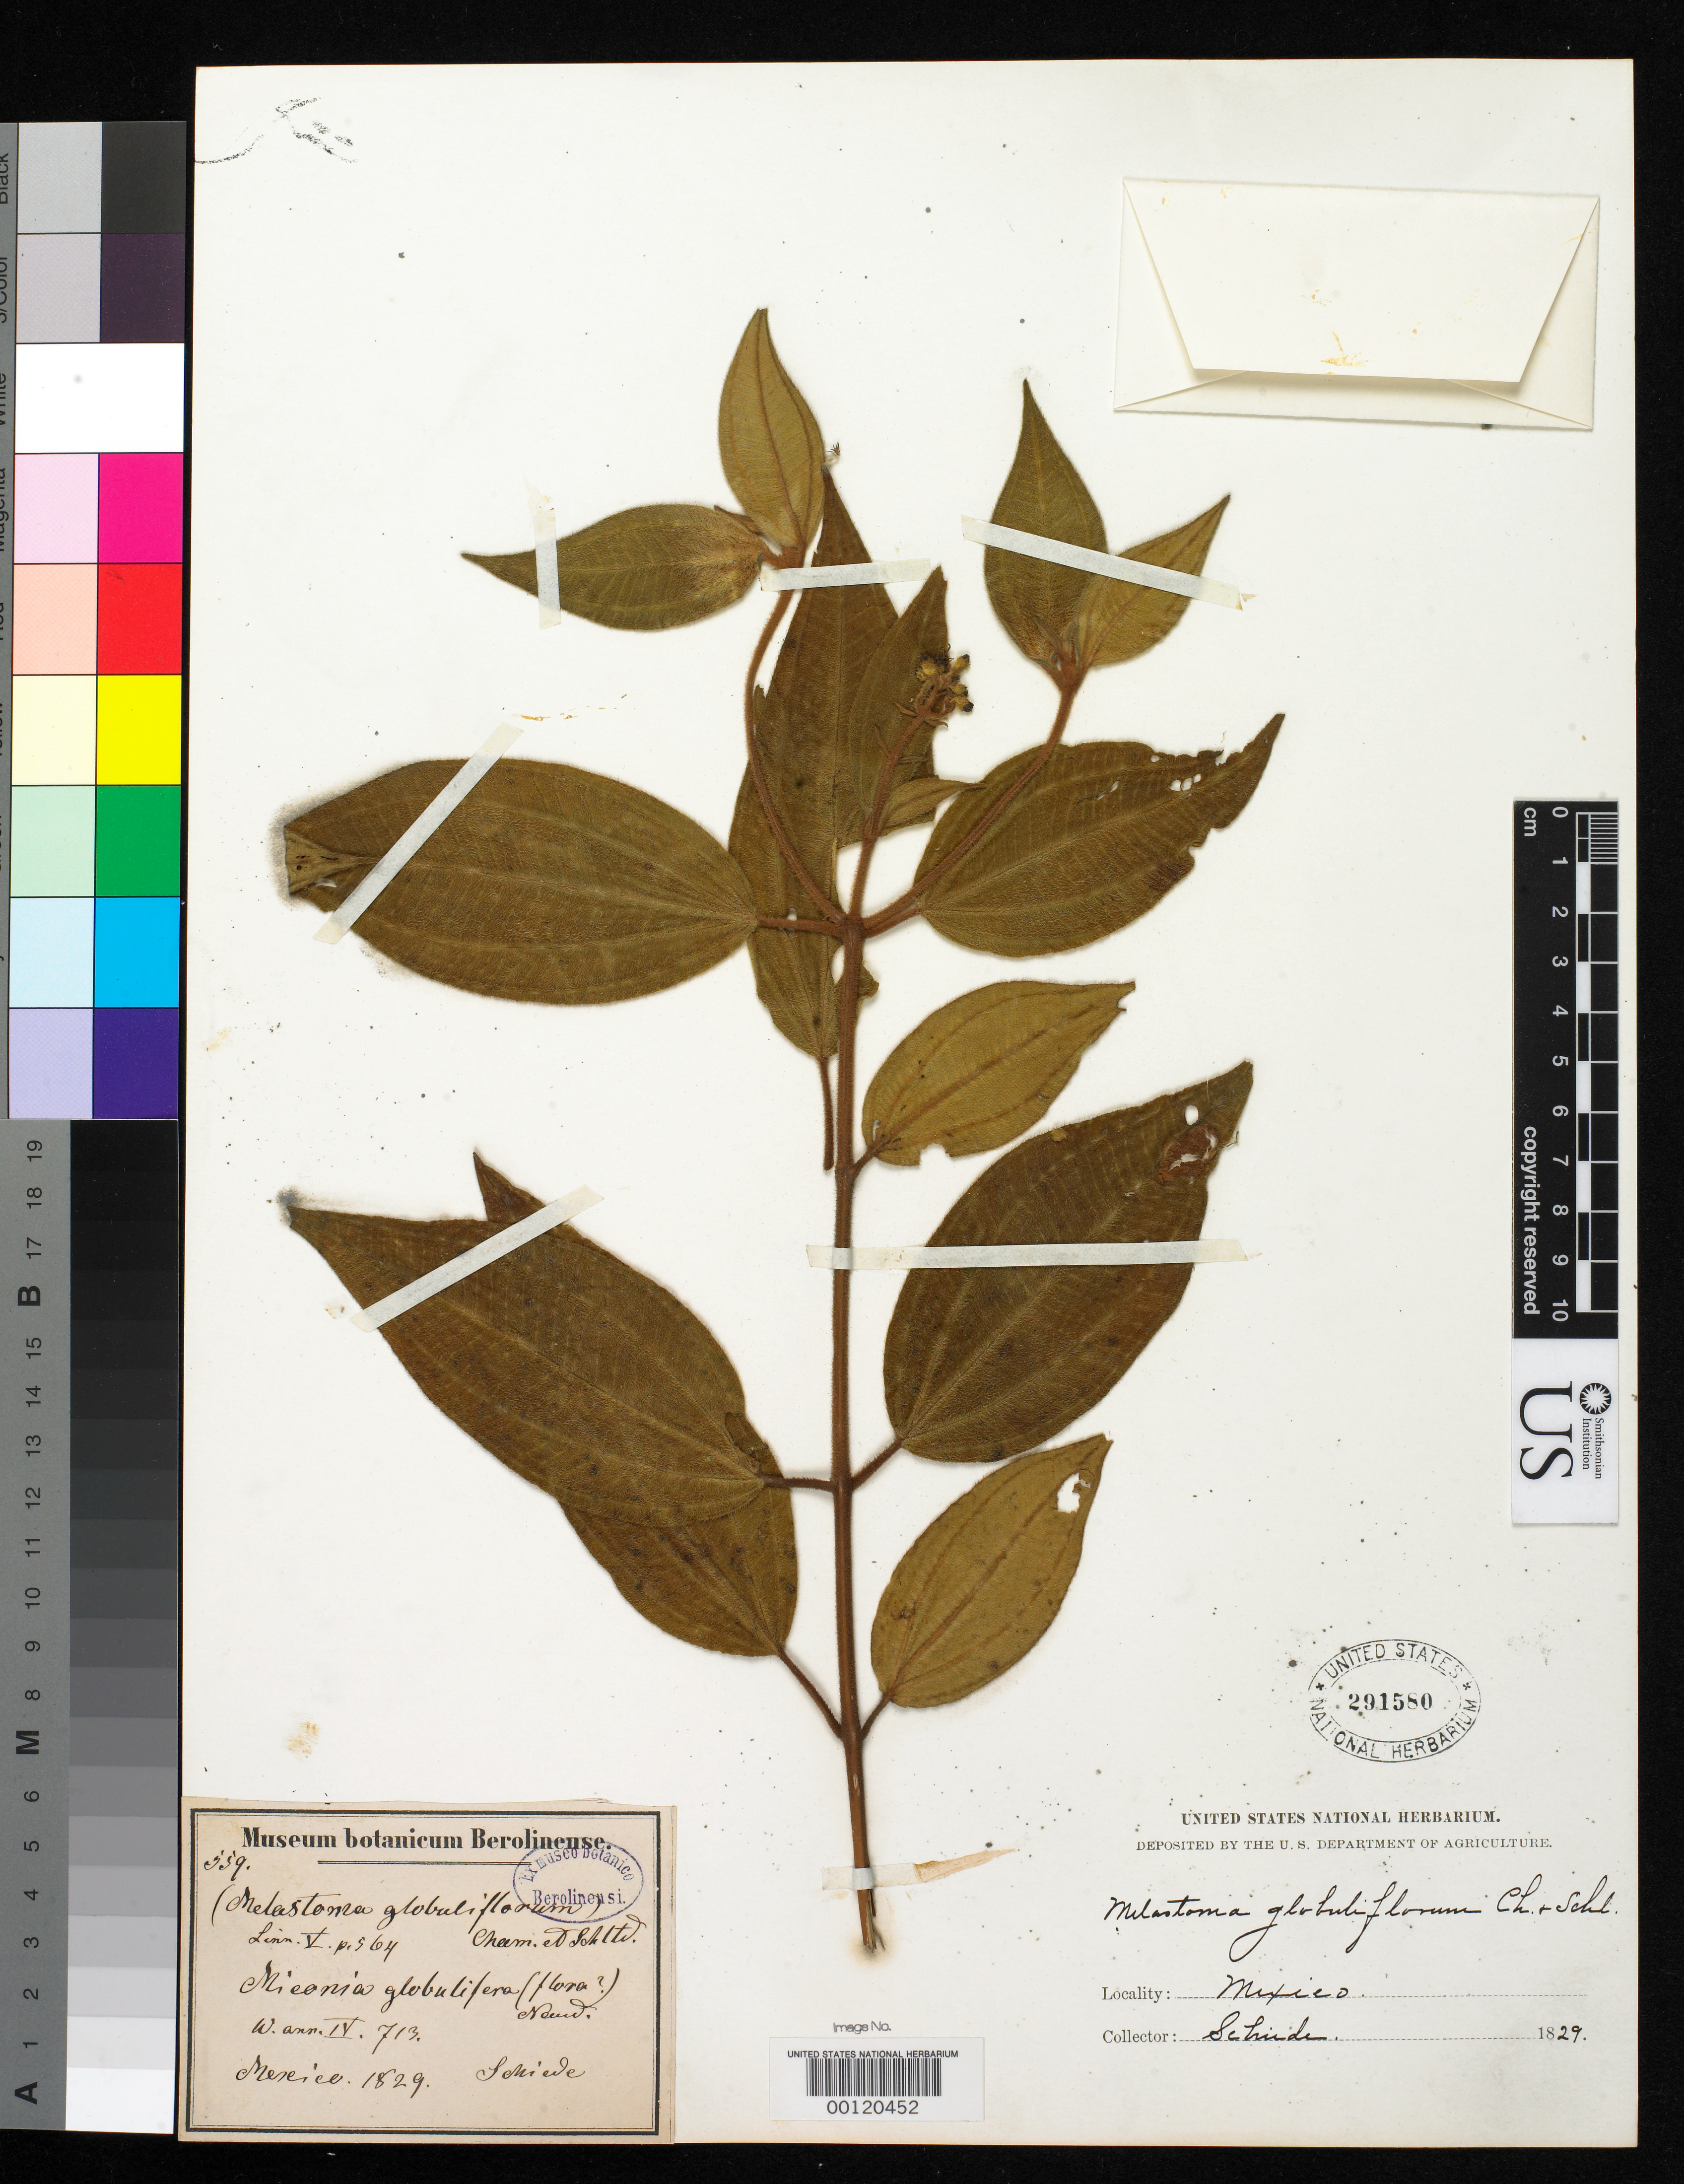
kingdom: Plantae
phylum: Tracheophyta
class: Magnoliopsida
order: Myrtales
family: Melastomataceae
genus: Melastoma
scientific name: Melastoma globuliflorum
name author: Schltdl. & Cham.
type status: Isotype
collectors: F. Deppe & C. J. W. Schiede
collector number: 559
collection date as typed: Aug 1829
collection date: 1829-08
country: Mexico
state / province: Veracruz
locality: Jalapa.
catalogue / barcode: US 291580